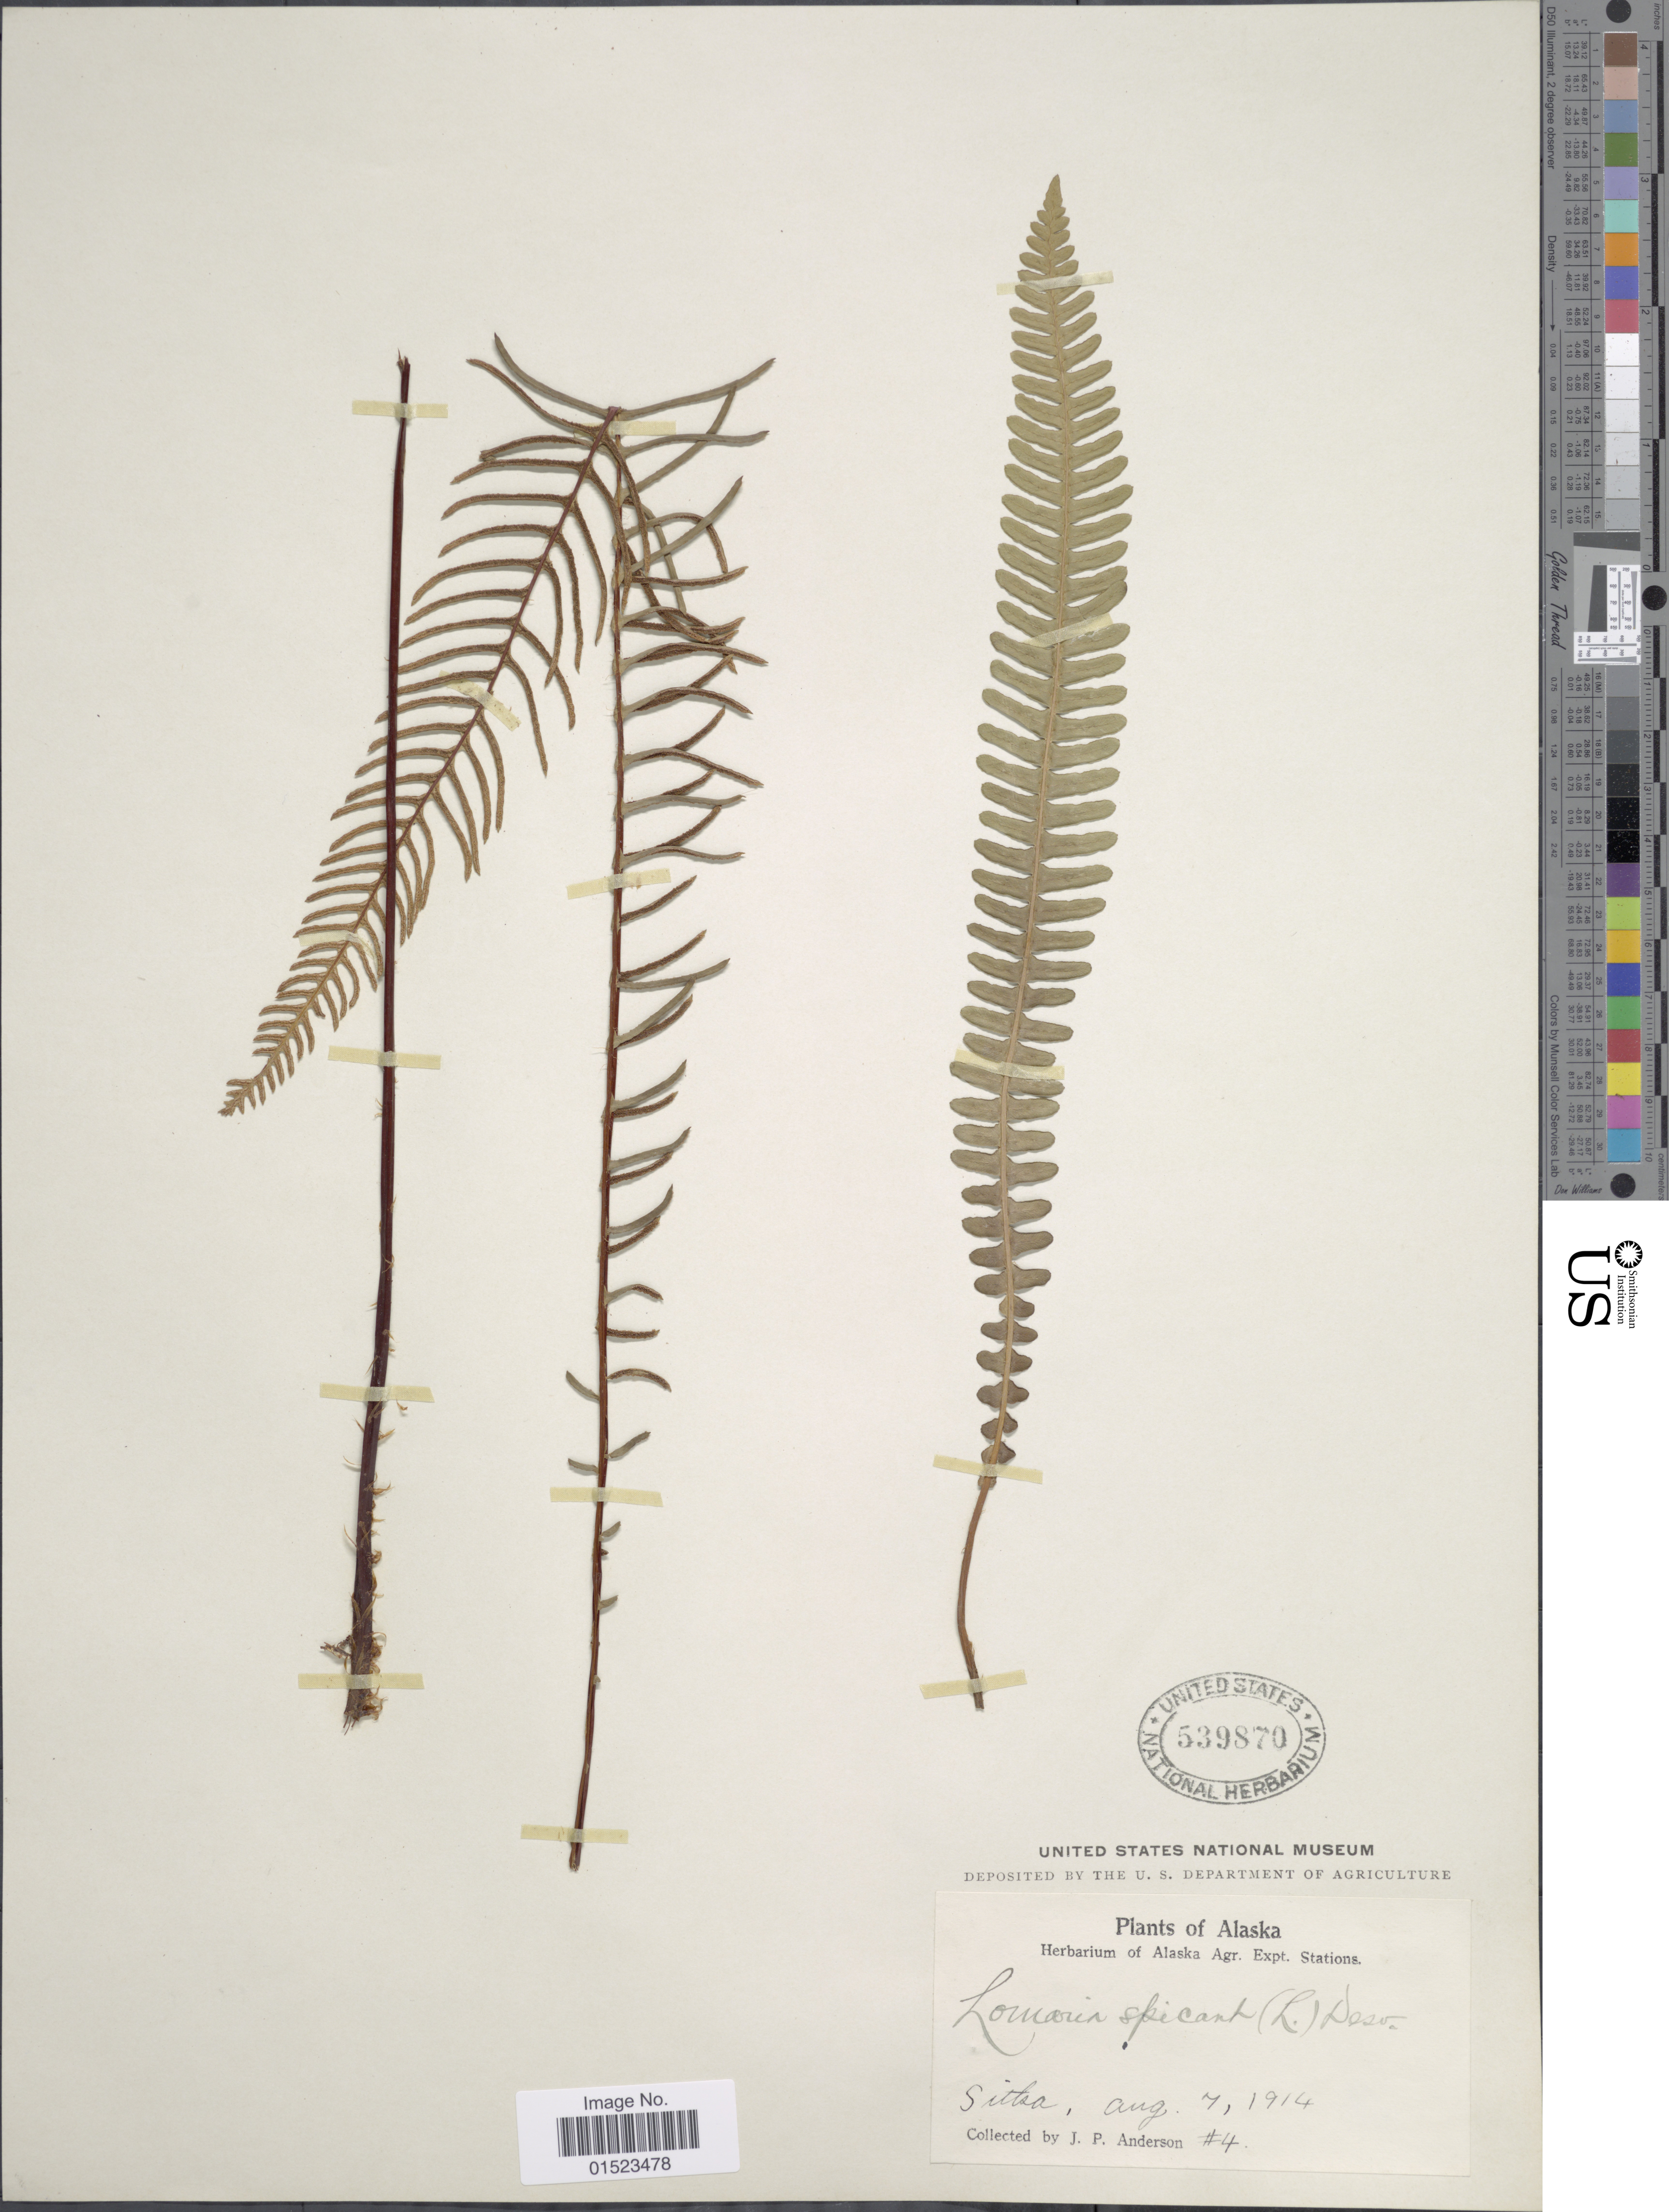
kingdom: Plantae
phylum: Tracheophyta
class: Polypodiopsida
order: Polypodiales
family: Blechnaceae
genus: Blechnum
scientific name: Blechnum spicant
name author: (L.) Sm.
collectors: J. P. Anderson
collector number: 4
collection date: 1914-08-07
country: United States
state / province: Alaska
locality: Sitka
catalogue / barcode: US 539870